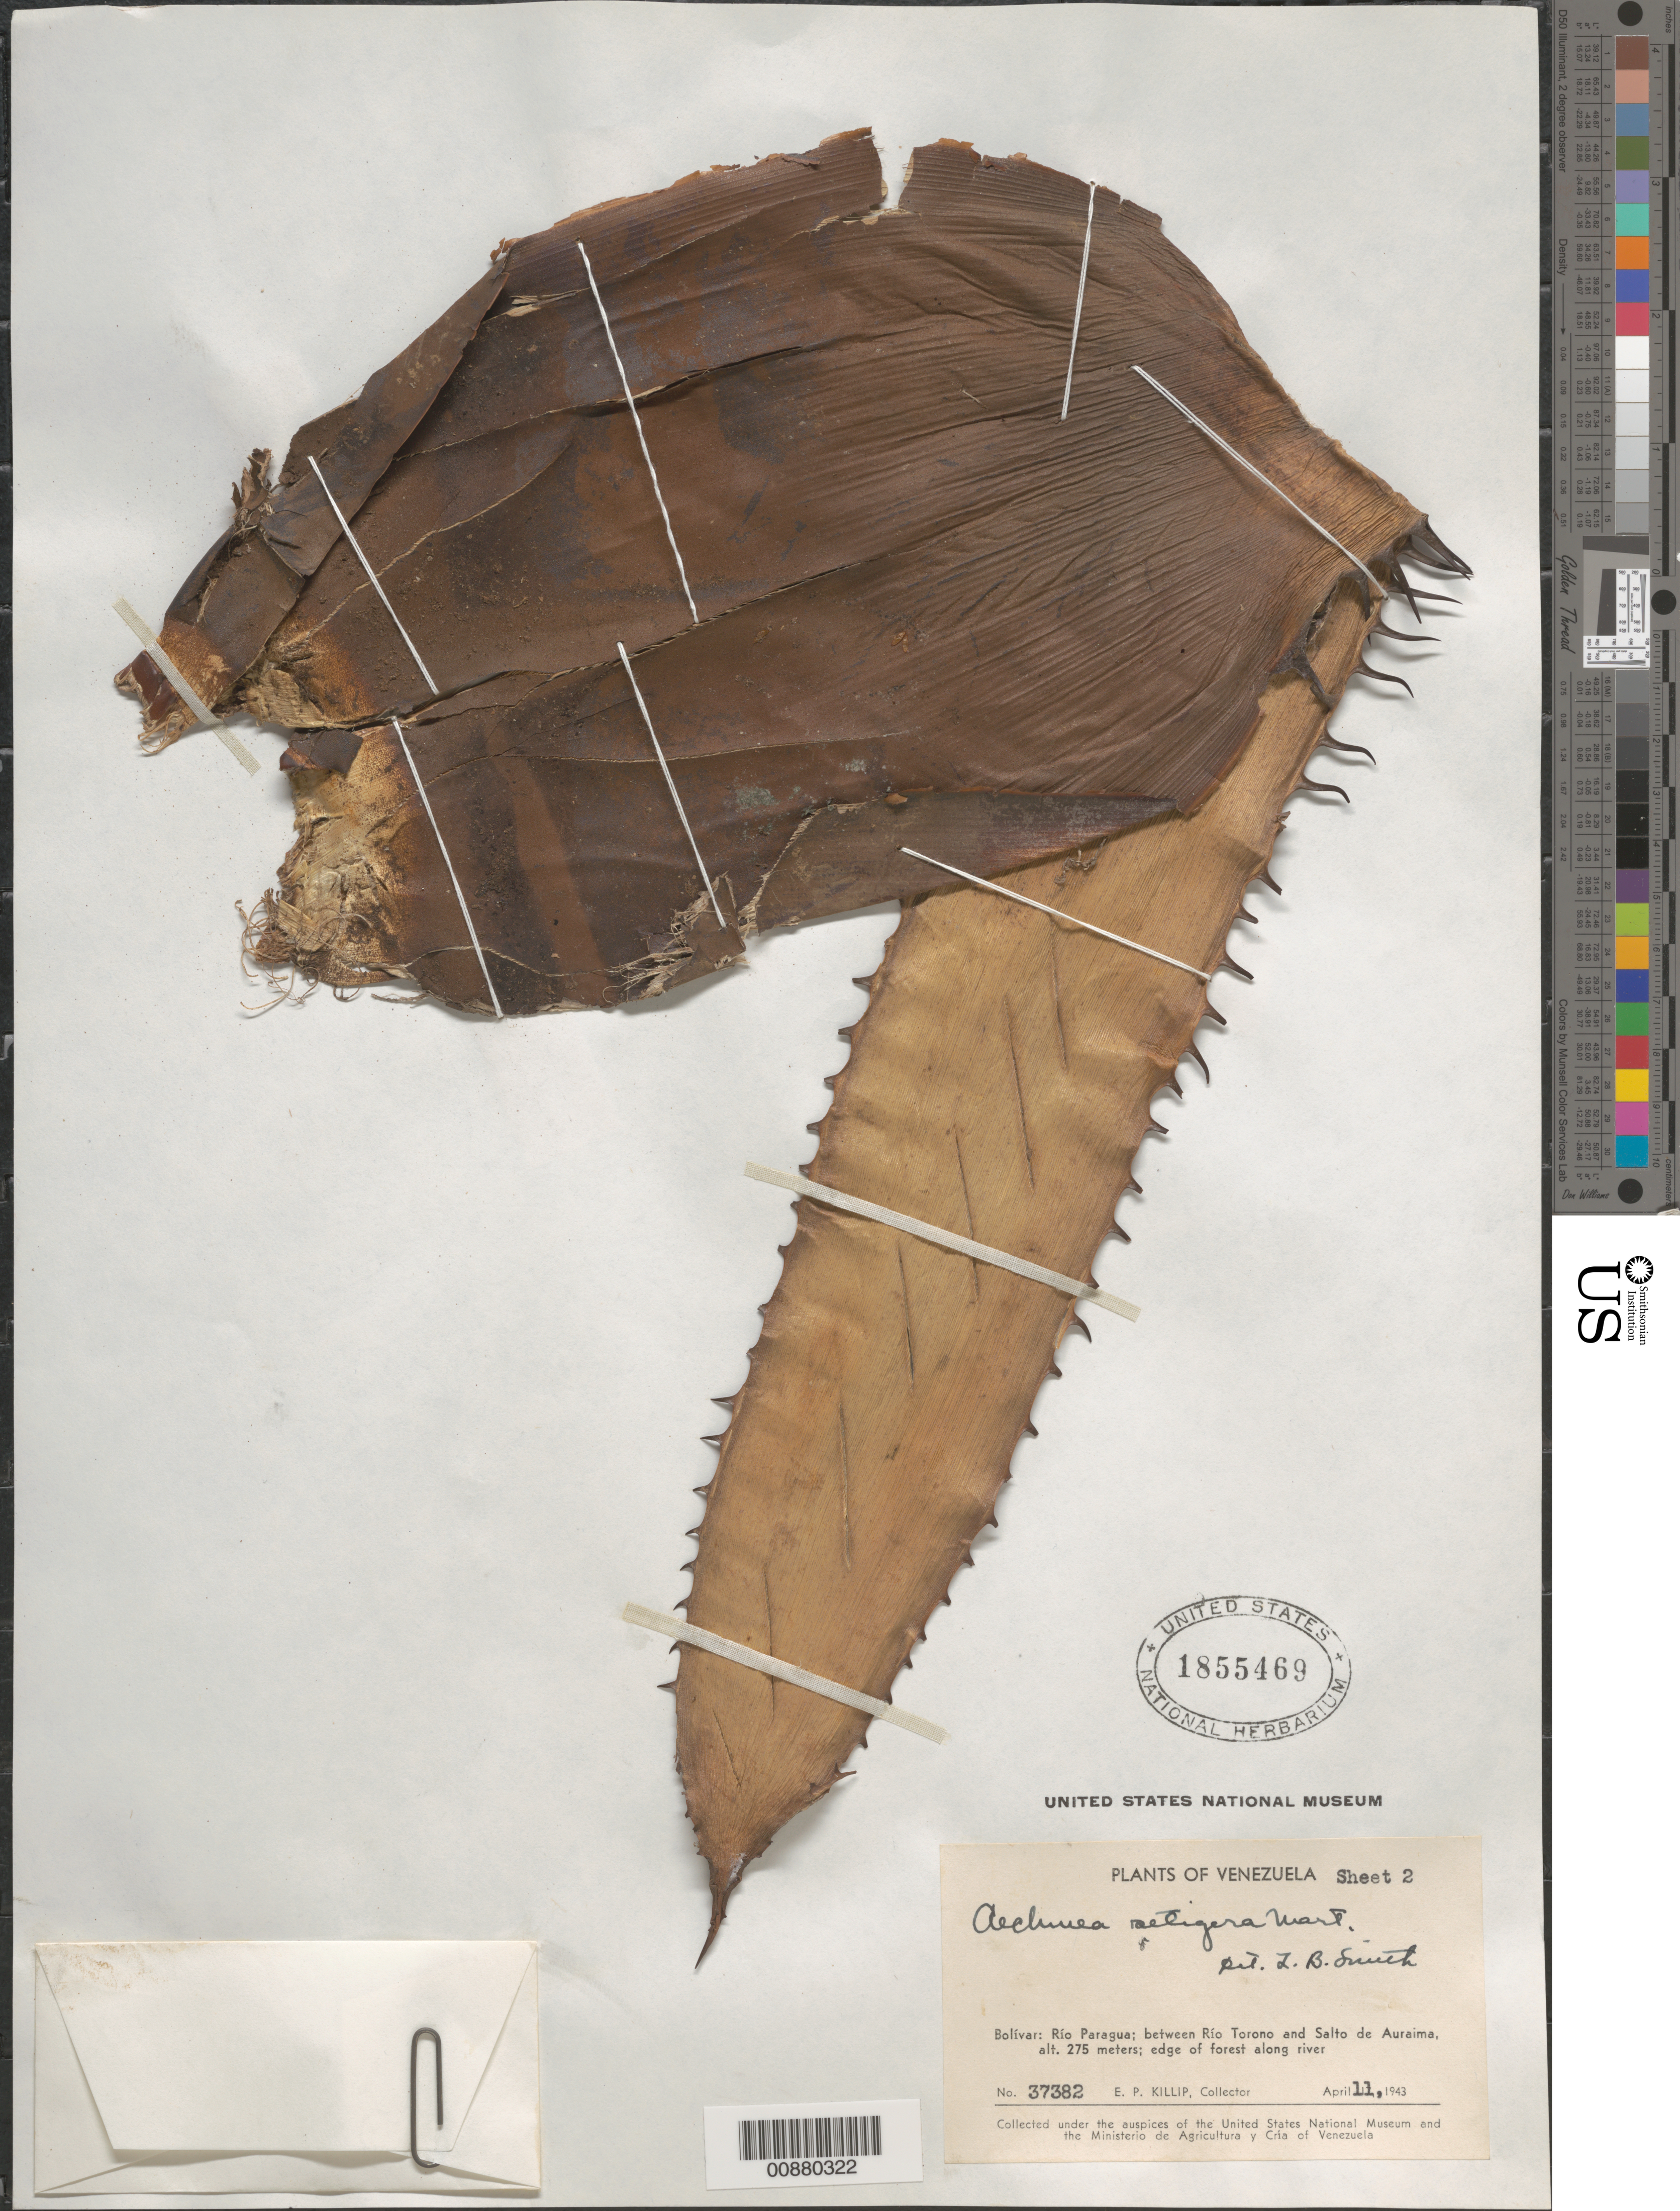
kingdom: Plantae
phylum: Tracheophyta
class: Liliopsida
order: Poales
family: Bromeliaceae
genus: Aechmea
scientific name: Aechmea setigera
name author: Mart. ex Schult. & Schult. f.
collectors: E. P. Killip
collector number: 37382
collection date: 1943-04-11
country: Venezuela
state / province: Bolivar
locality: Río Paragua; between Río Torono and Salto de Auraima, edge of forest along river.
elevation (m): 275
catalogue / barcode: US 1855469